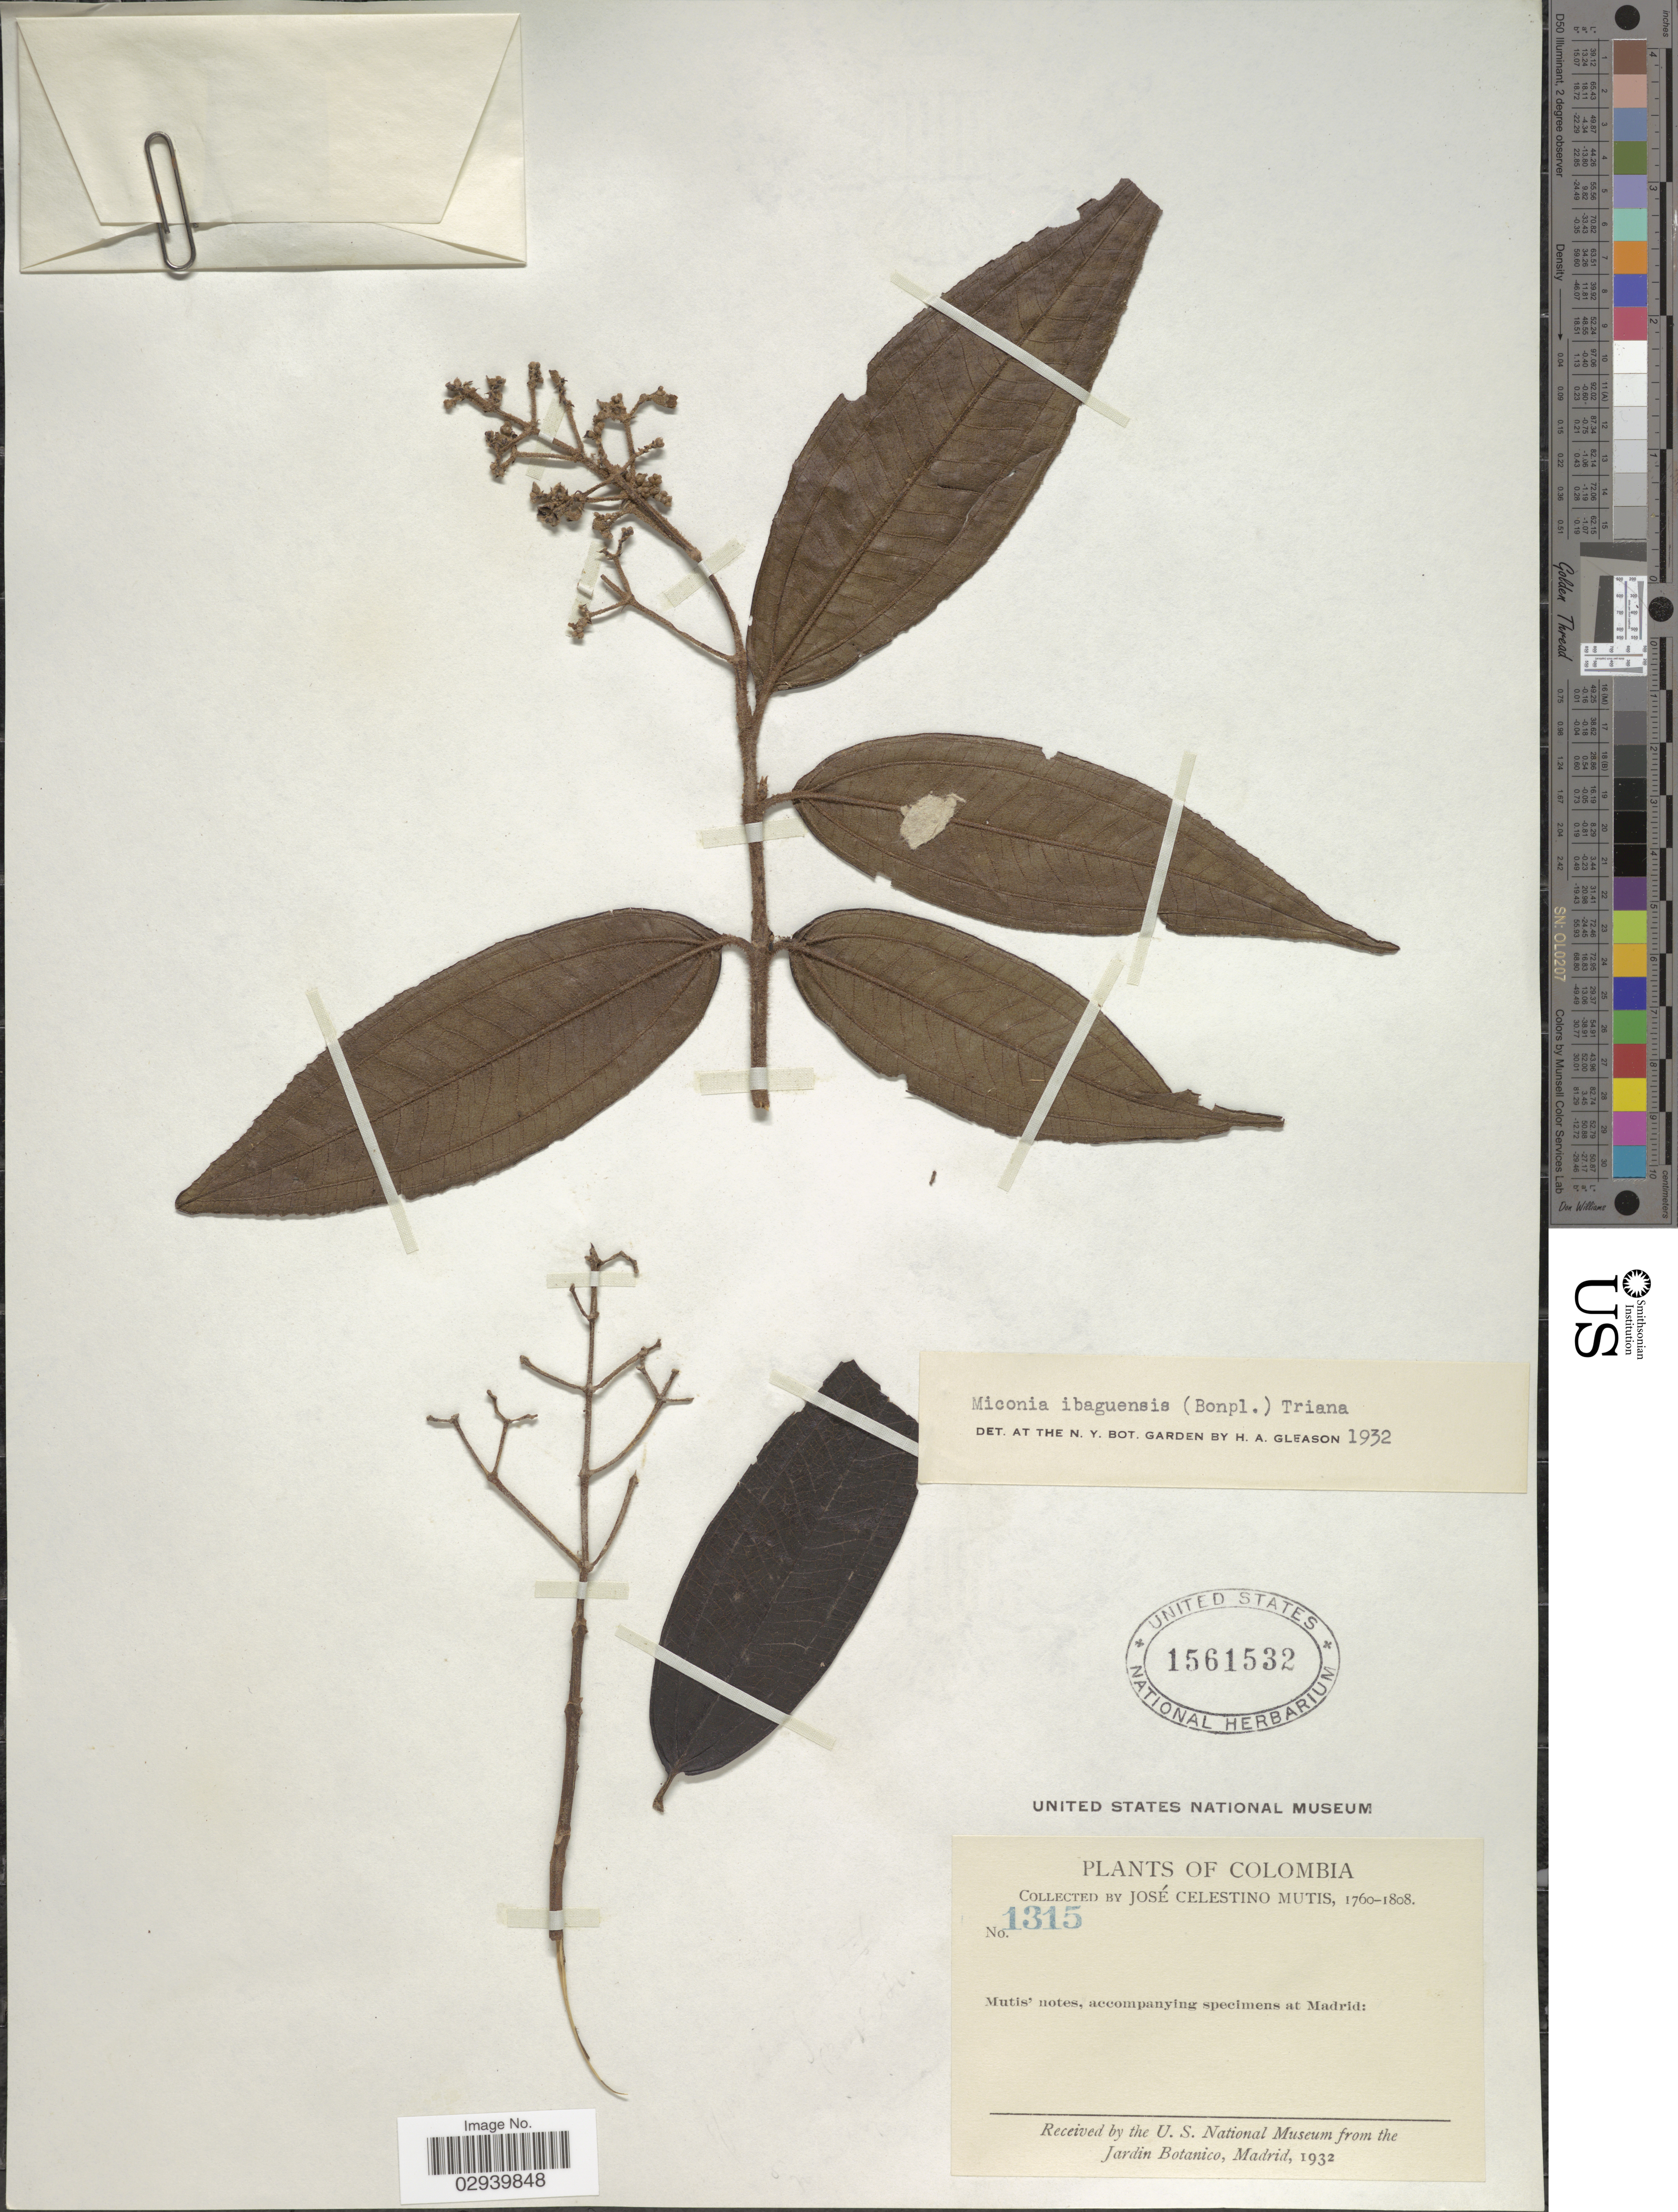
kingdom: Plantae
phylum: Tracheophyta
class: Magnoliopsida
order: Myrtales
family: Melastomataceae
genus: Miconia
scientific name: Miconia ibaguensis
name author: (Bonpl.) Triana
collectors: J. C. B. Mutis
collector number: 1315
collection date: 1760/1808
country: Colombia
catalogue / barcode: US 1561532